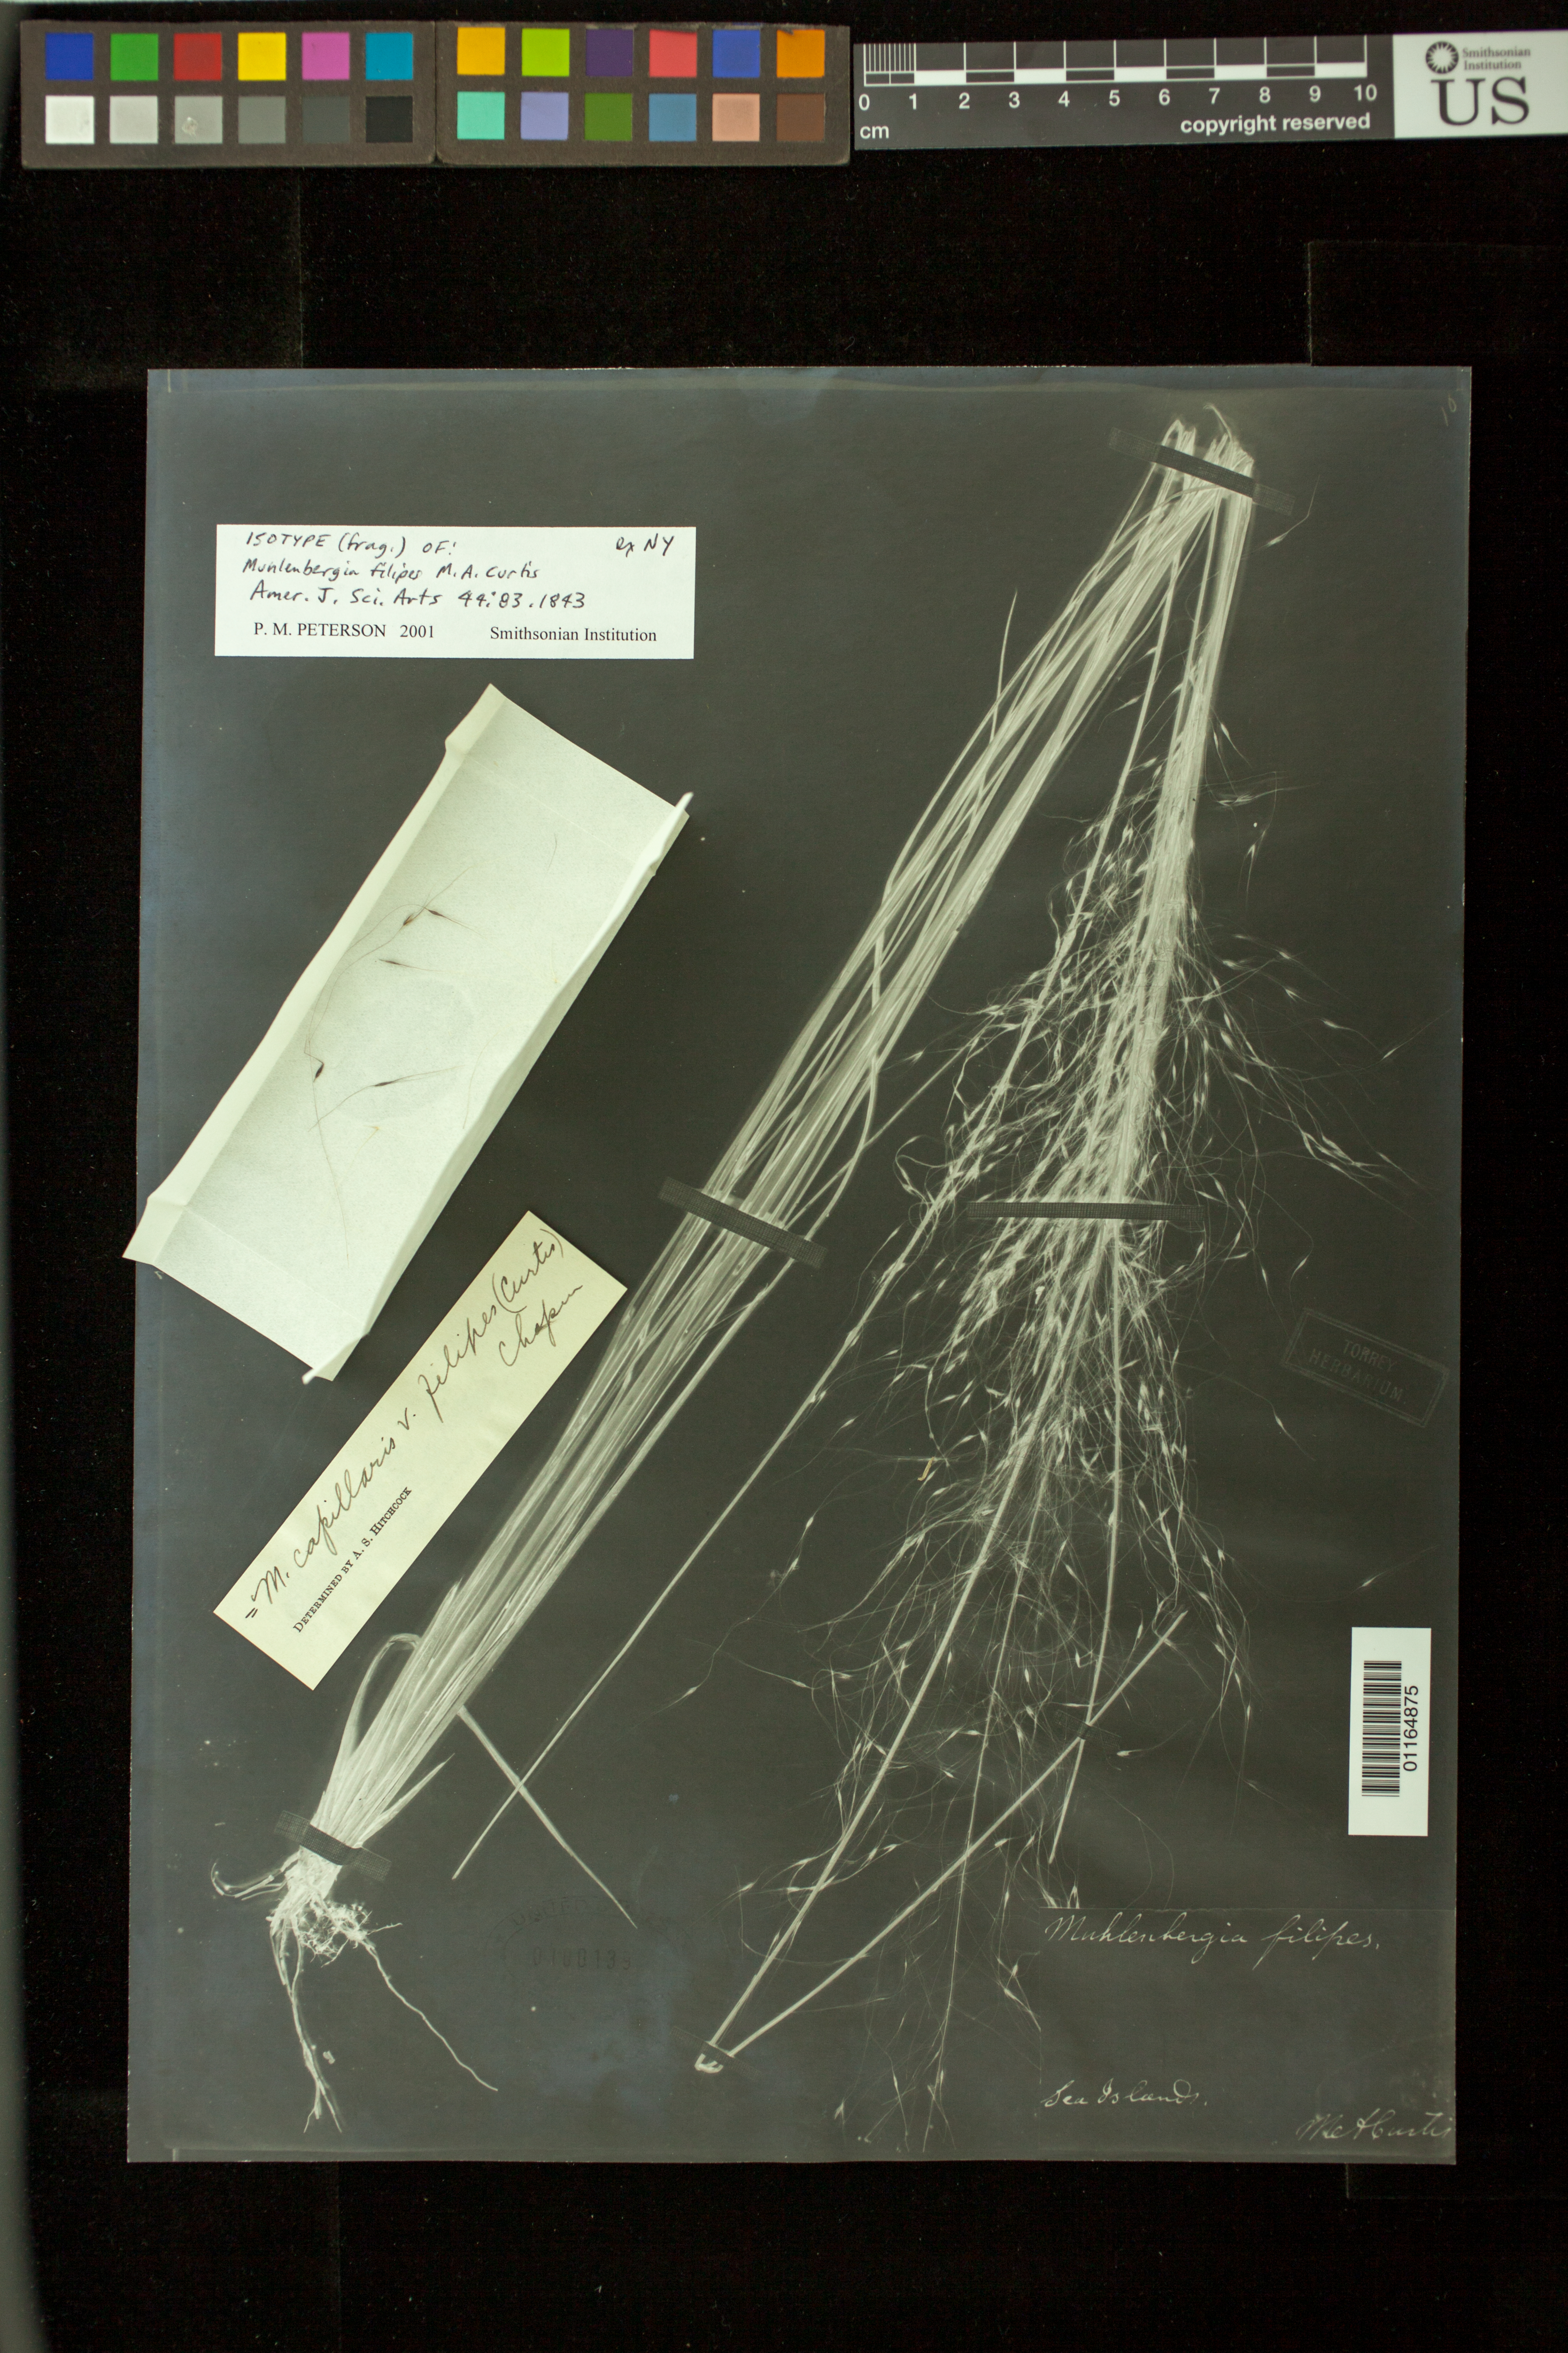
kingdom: Plantae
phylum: Tracheophyta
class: Liliopsida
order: Poales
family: Poaceae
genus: Muhlenbergia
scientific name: Muhlenbergia filipes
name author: M.A. Curtis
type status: Isosyntype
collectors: M. A. Curtis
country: United States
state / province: North Carolina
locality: Sea Islands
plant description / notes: Photostat and fragmentary material of type specimen ex herb. Torrey. Annotated by P.M. Peterson (2001) as isotype but protologue cites 2 (or more) collections [syntypes], "Sandy soil of the sea islands of North Carolina; also East Florida"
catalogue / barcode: US 100139